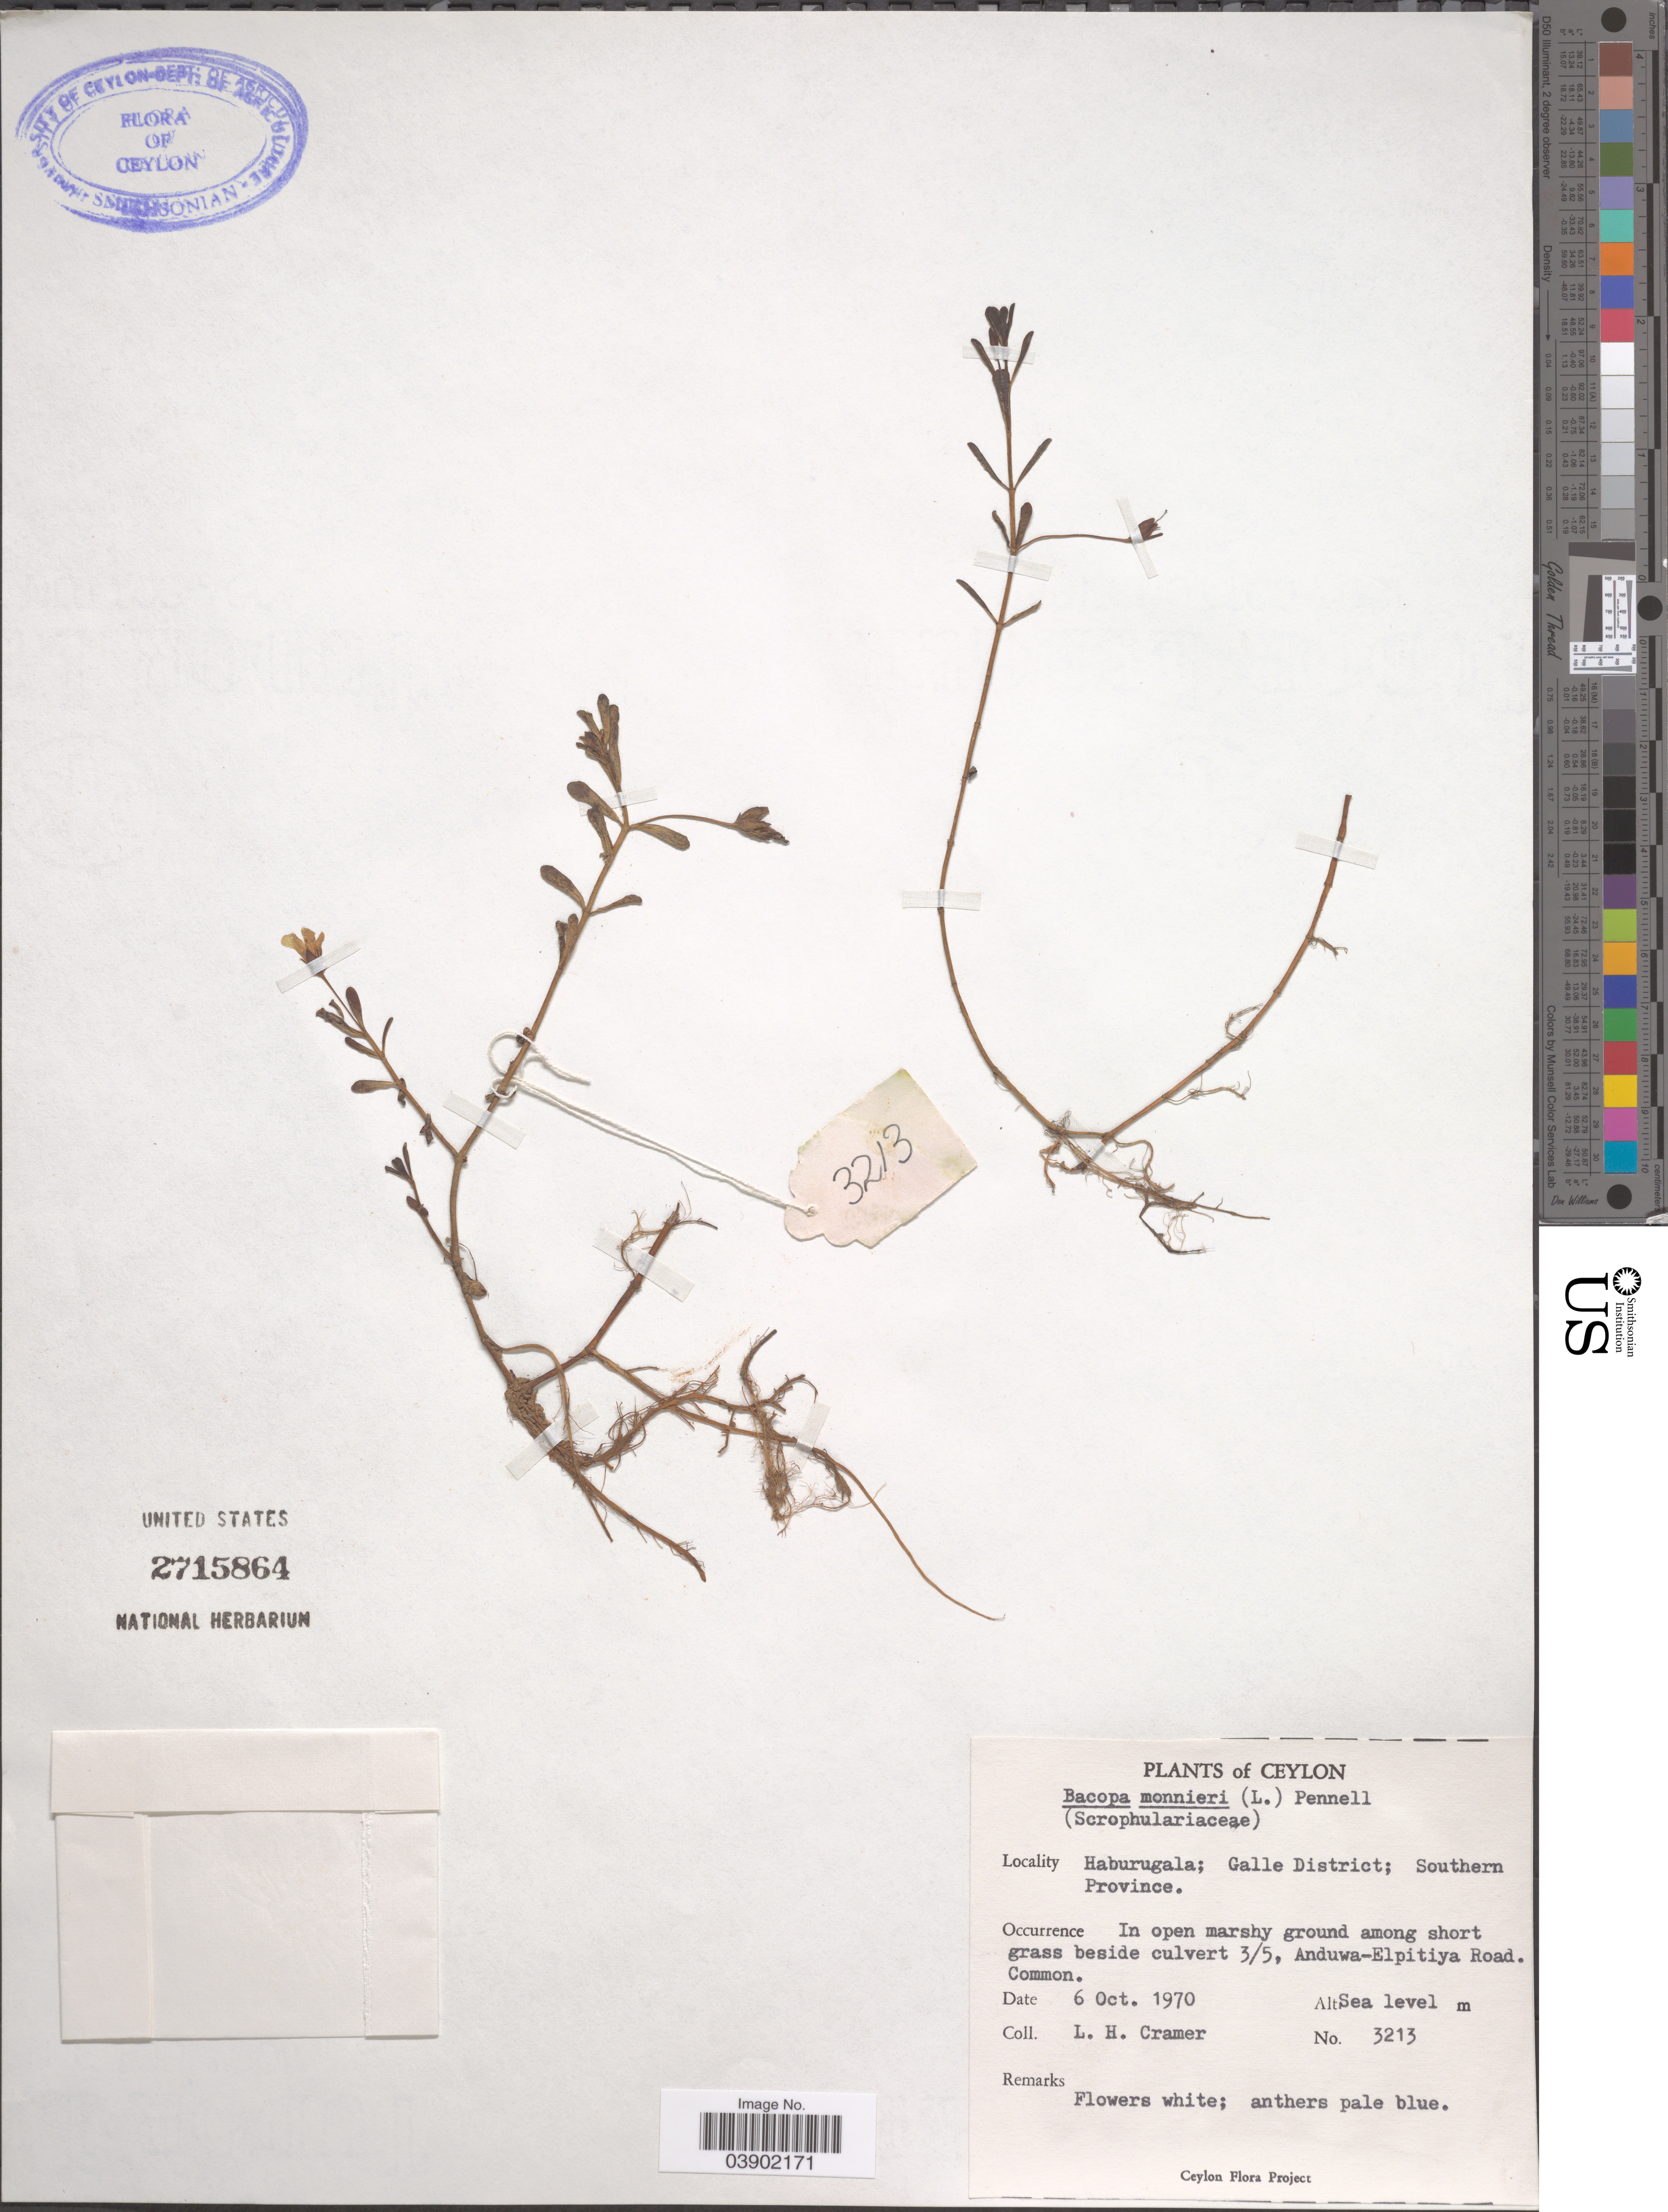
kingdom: Plantae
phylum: Tracheophyta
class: Magnoliopsida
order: Lamiales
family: Plantaginaceae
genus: Bacopa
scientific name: Bacopa monnieri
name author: (L.) Wettst.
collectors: L. H. Cramer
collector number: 3213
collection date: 1970-10-06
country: Sri Lanka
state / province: Southern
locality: Ceylon. Haburugala; Galle District. Beside culvert 3/5, Anduwa-Elpitiya Road.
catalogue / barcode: US 2715864